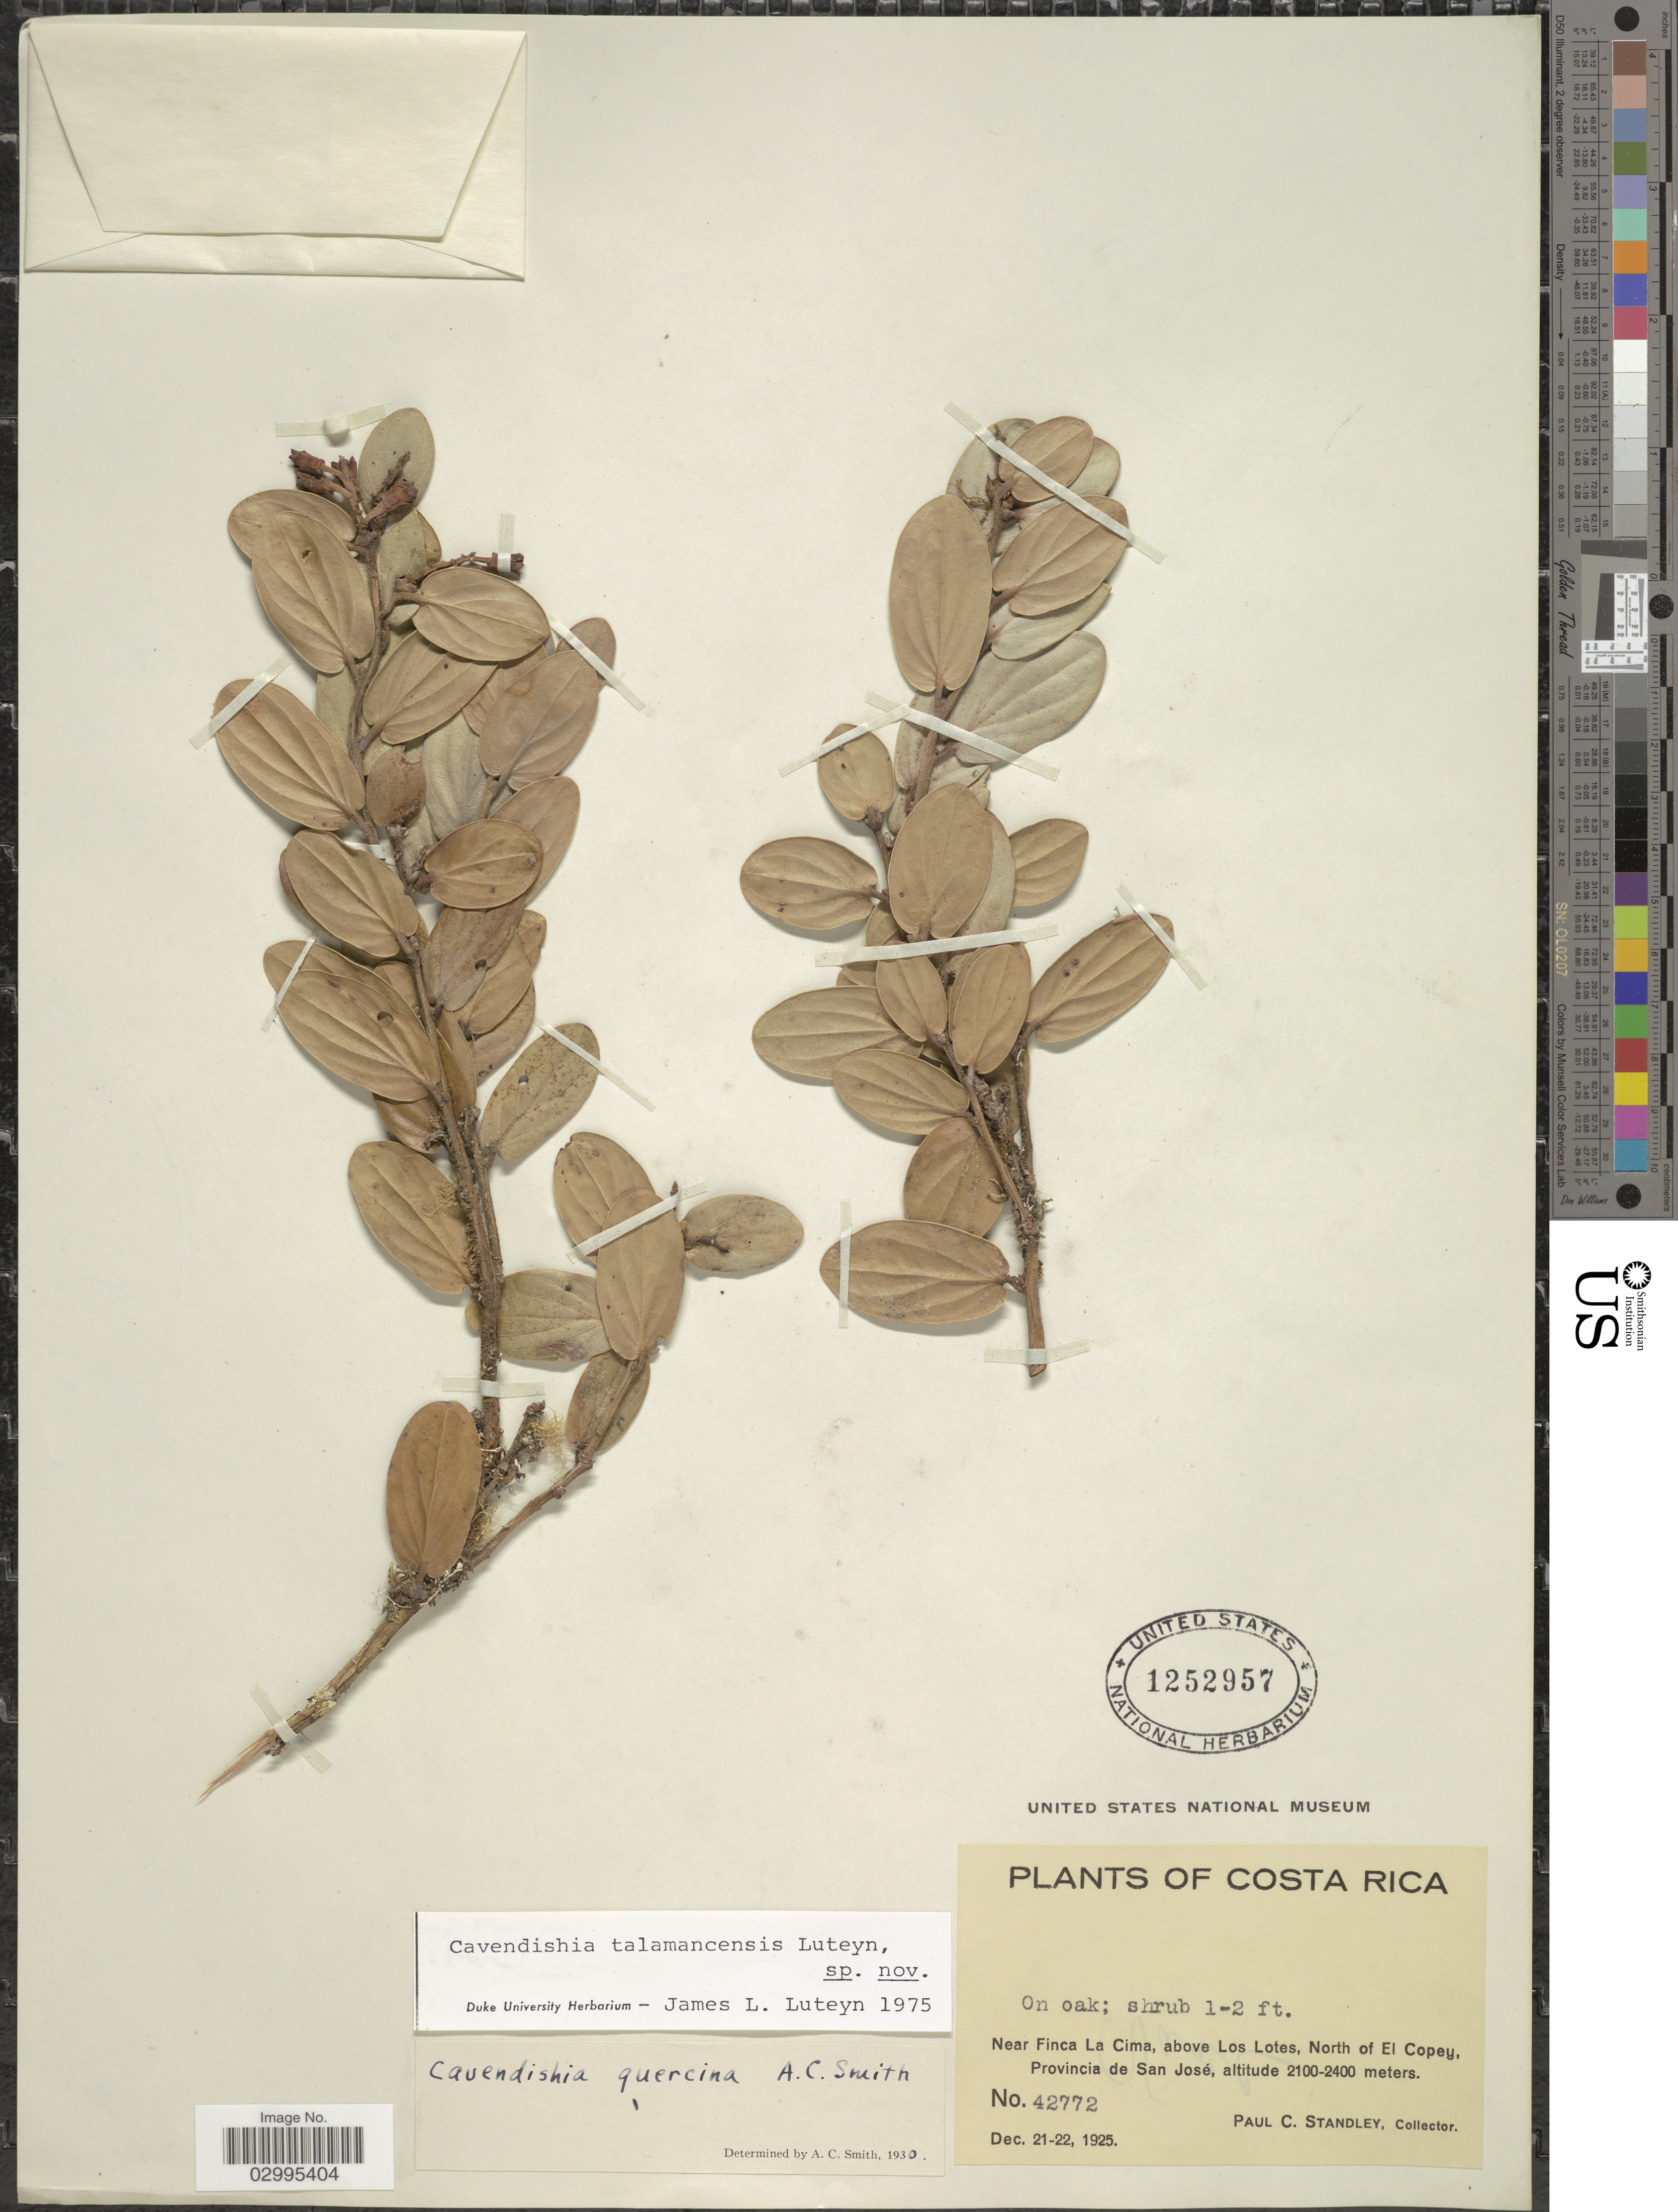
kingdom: Plantae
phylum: Tracheophyta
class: Magnoliopsida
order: Ericales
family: Ericaceae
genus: Cavendishia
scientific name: Cavendishia talamancensis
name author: Luteyn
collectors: P. C. Standley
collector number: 42772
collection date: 1925-12-21/1925-12-22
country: Costa Rica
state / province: San José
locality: Near Finca La Cima, above Las Lotes, North of El Copey.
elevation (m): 2100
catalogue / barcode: US 1252957